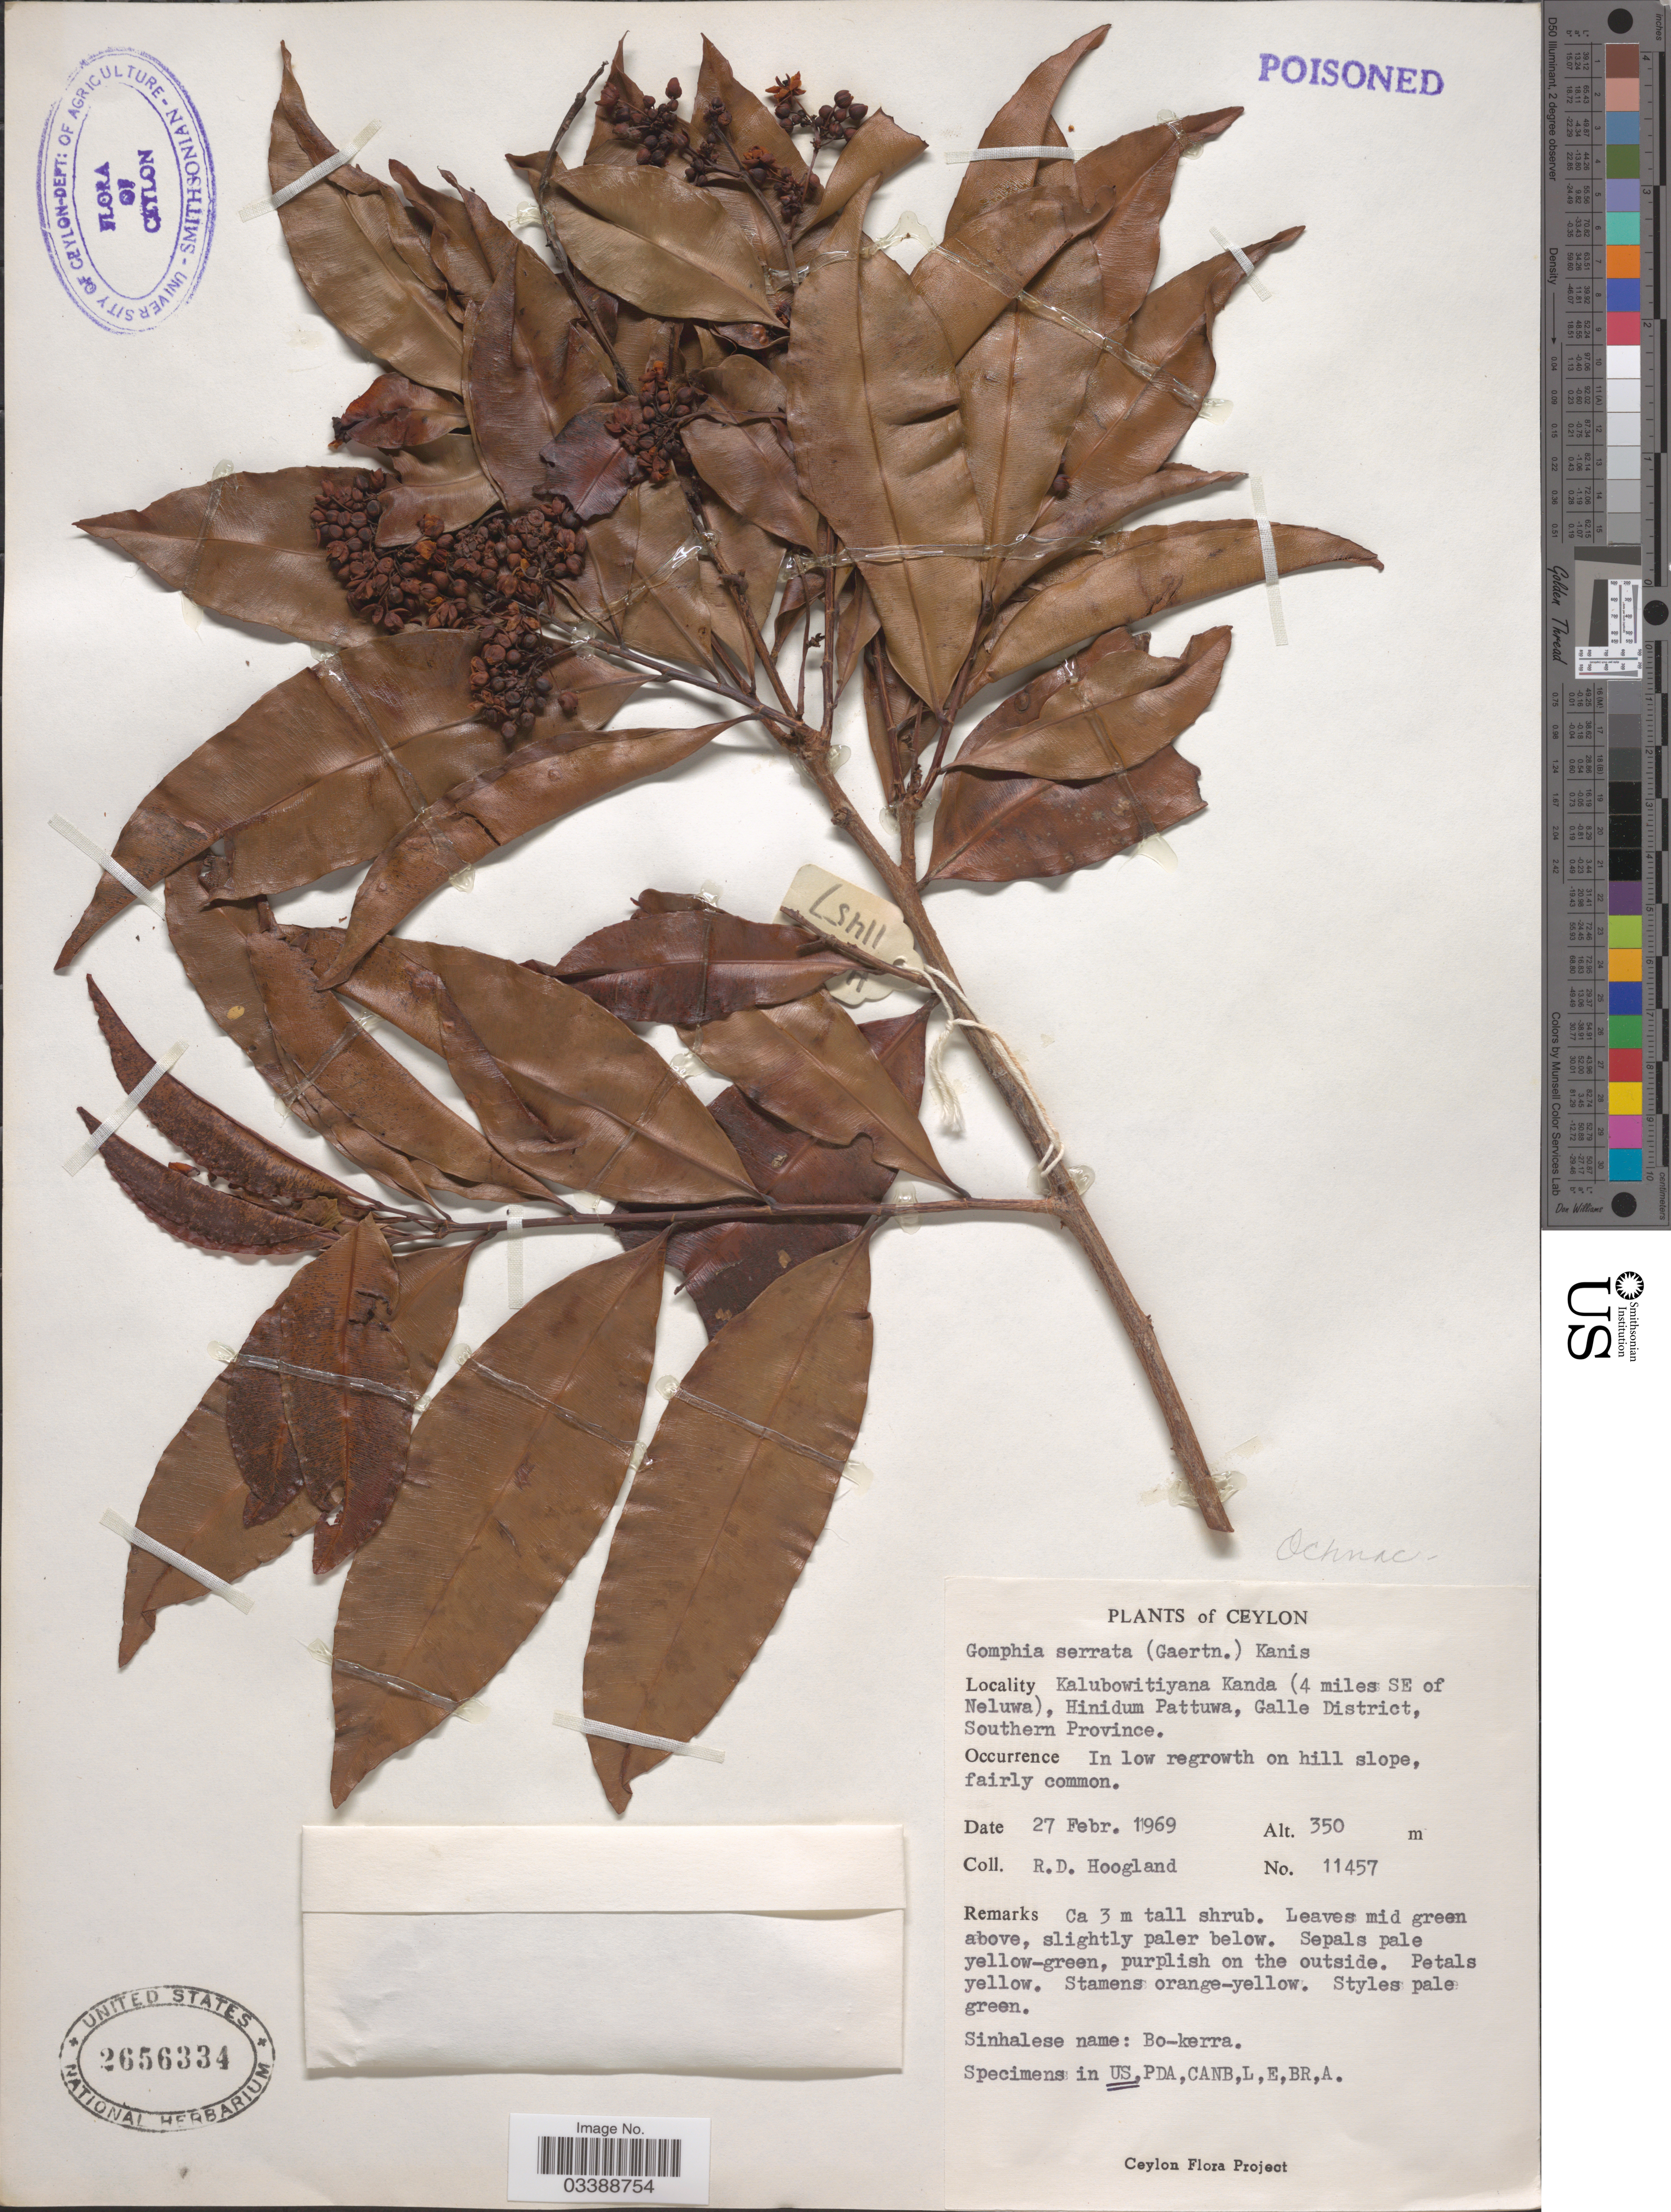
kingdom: Plantae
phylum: Tracheophyta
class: Magnoliopsida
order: Malpighiales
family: Ochnaceae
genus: Campylospermum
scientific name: Campylospermum serratum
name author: (Gaertn.) Bittrich & M.C.E. Amaral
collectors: R. D. Hoogland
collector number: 11457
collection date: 1969-02-27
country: Sri Lanka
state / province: Southern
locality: Ceylon. Kalubowitiyana Kanda (4 miles SE of Neluwa), Hinidum Pattuwa, Galle District.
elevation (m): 350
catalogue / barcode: US 2656334